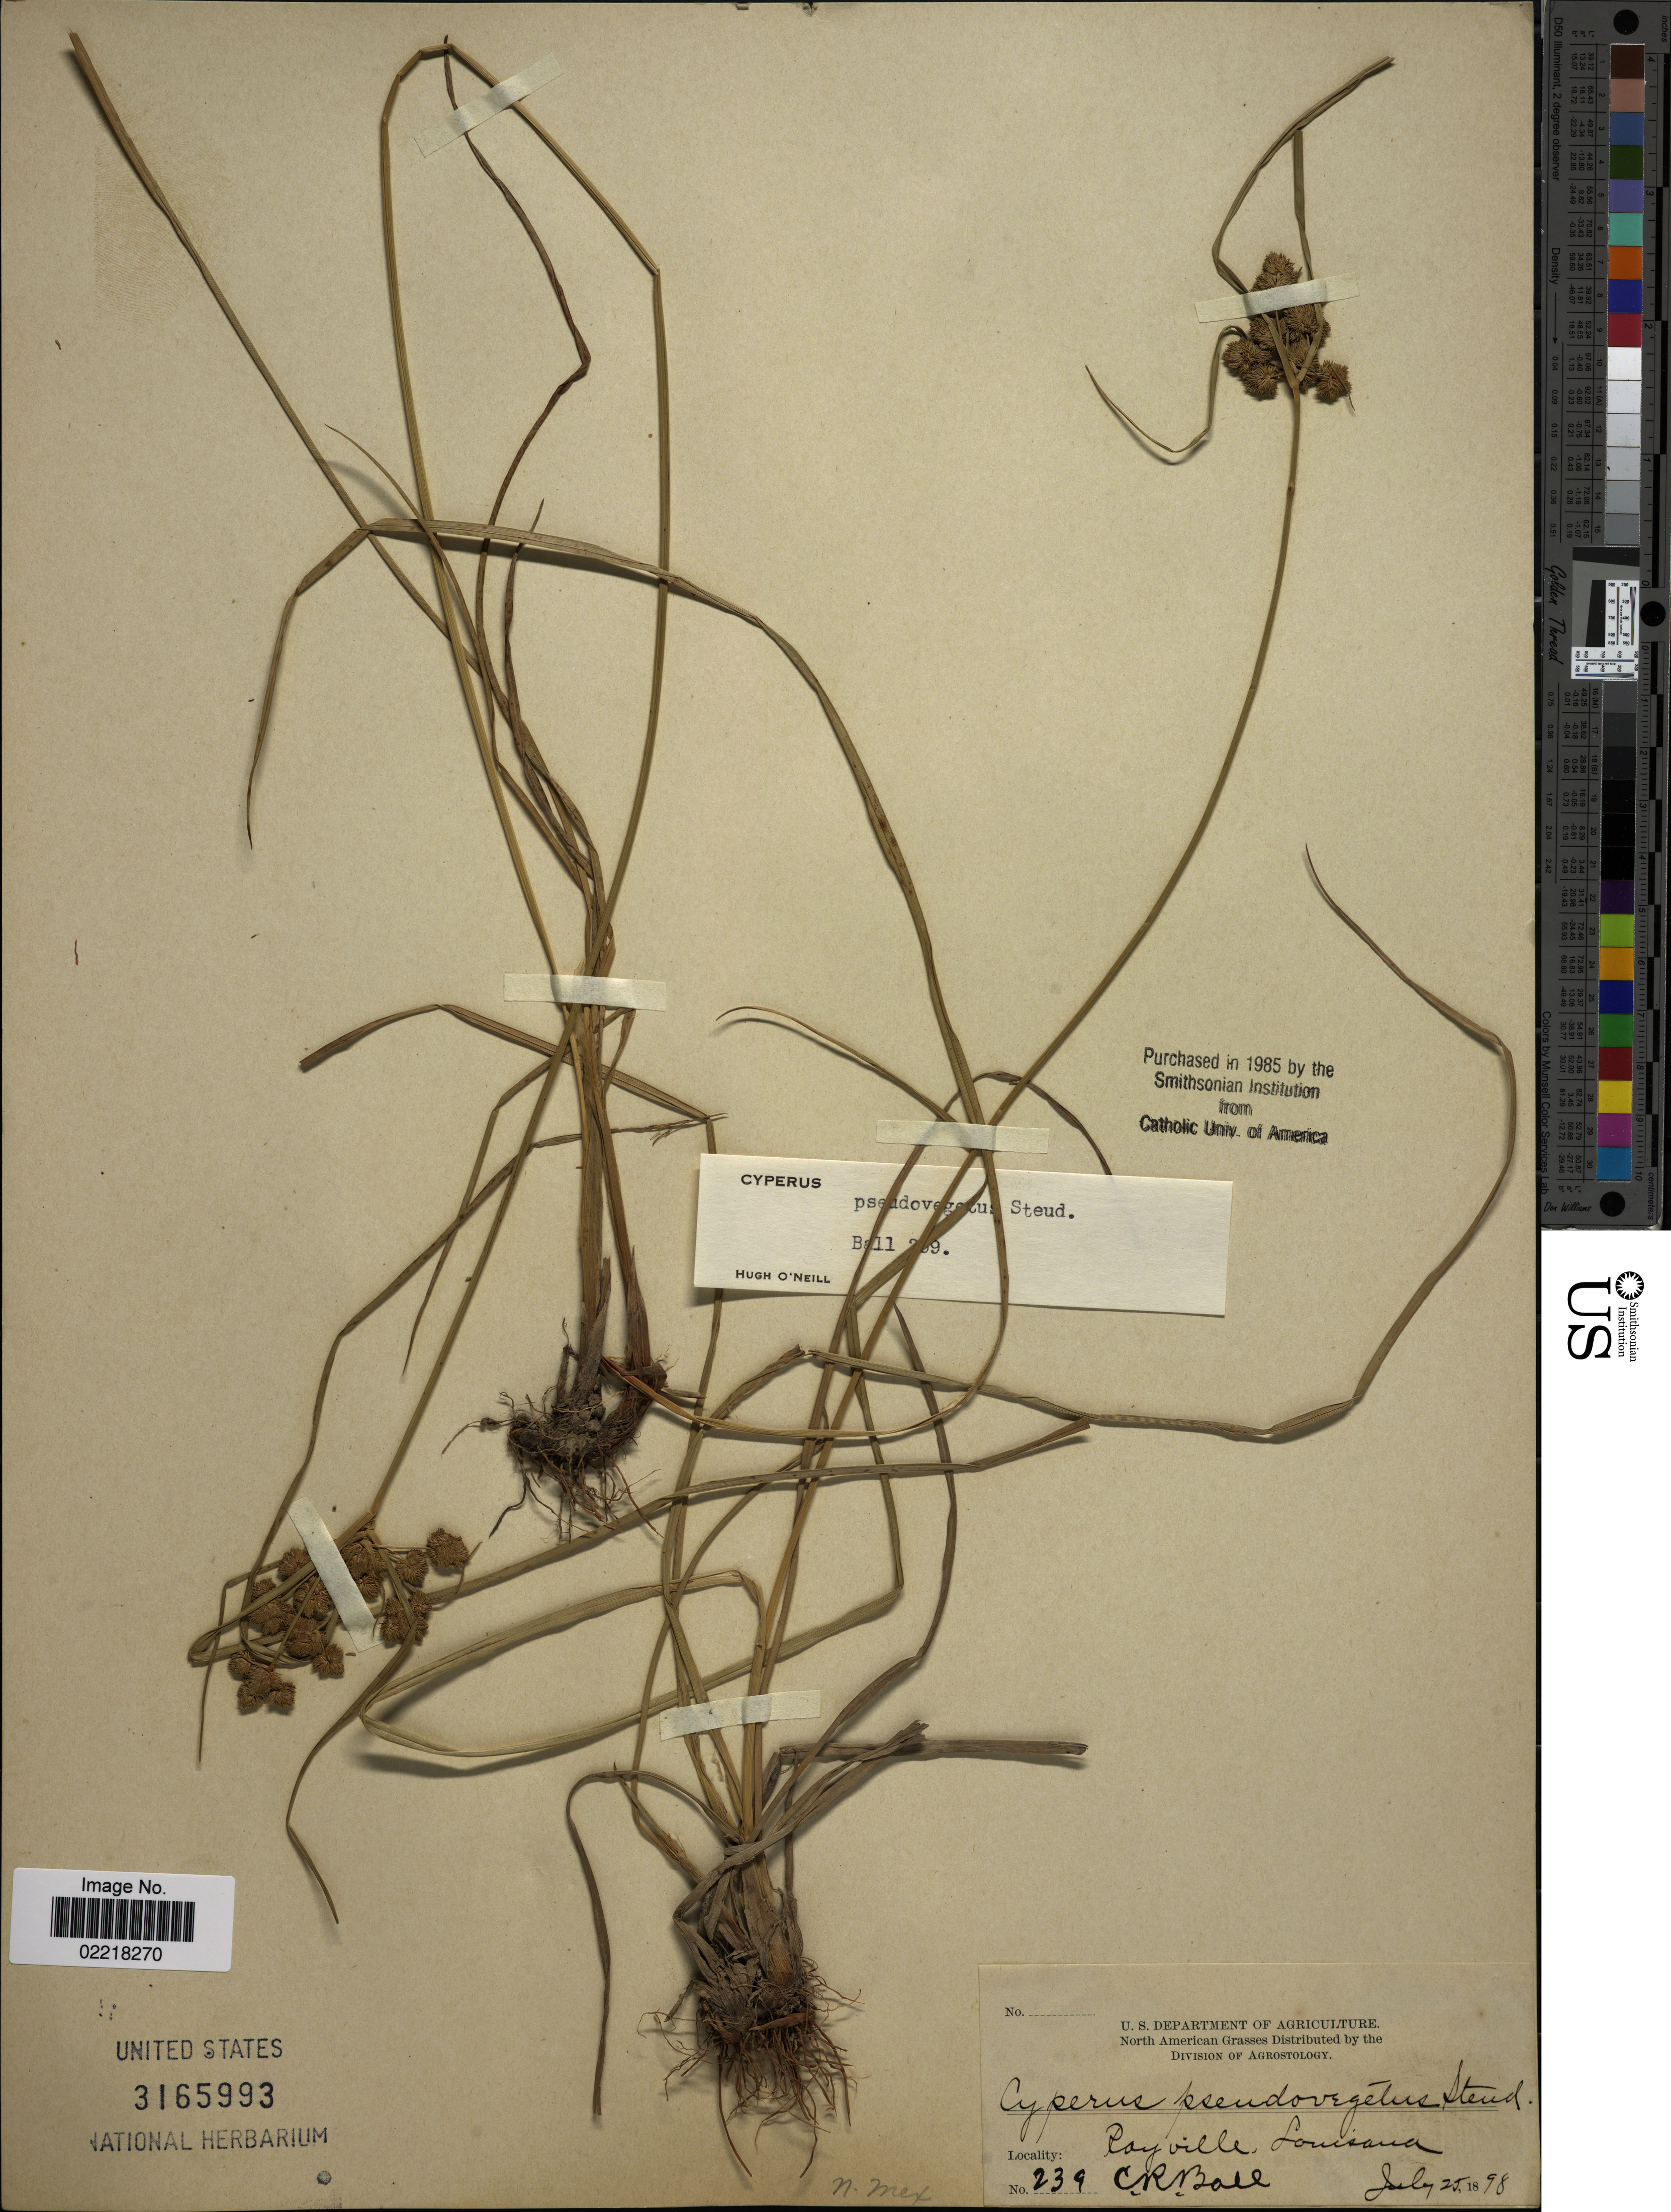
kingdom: Plantae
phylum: Tracheophyta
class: Liliopsida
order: Poales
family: Cyperaceae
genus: Cyperus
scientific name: Cyperus pseudovegetus Steud.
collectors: C. R. Ball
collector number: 239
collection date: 1898-07-25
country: United States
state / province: Louisiana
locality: Rayville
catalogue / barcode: US 3165993